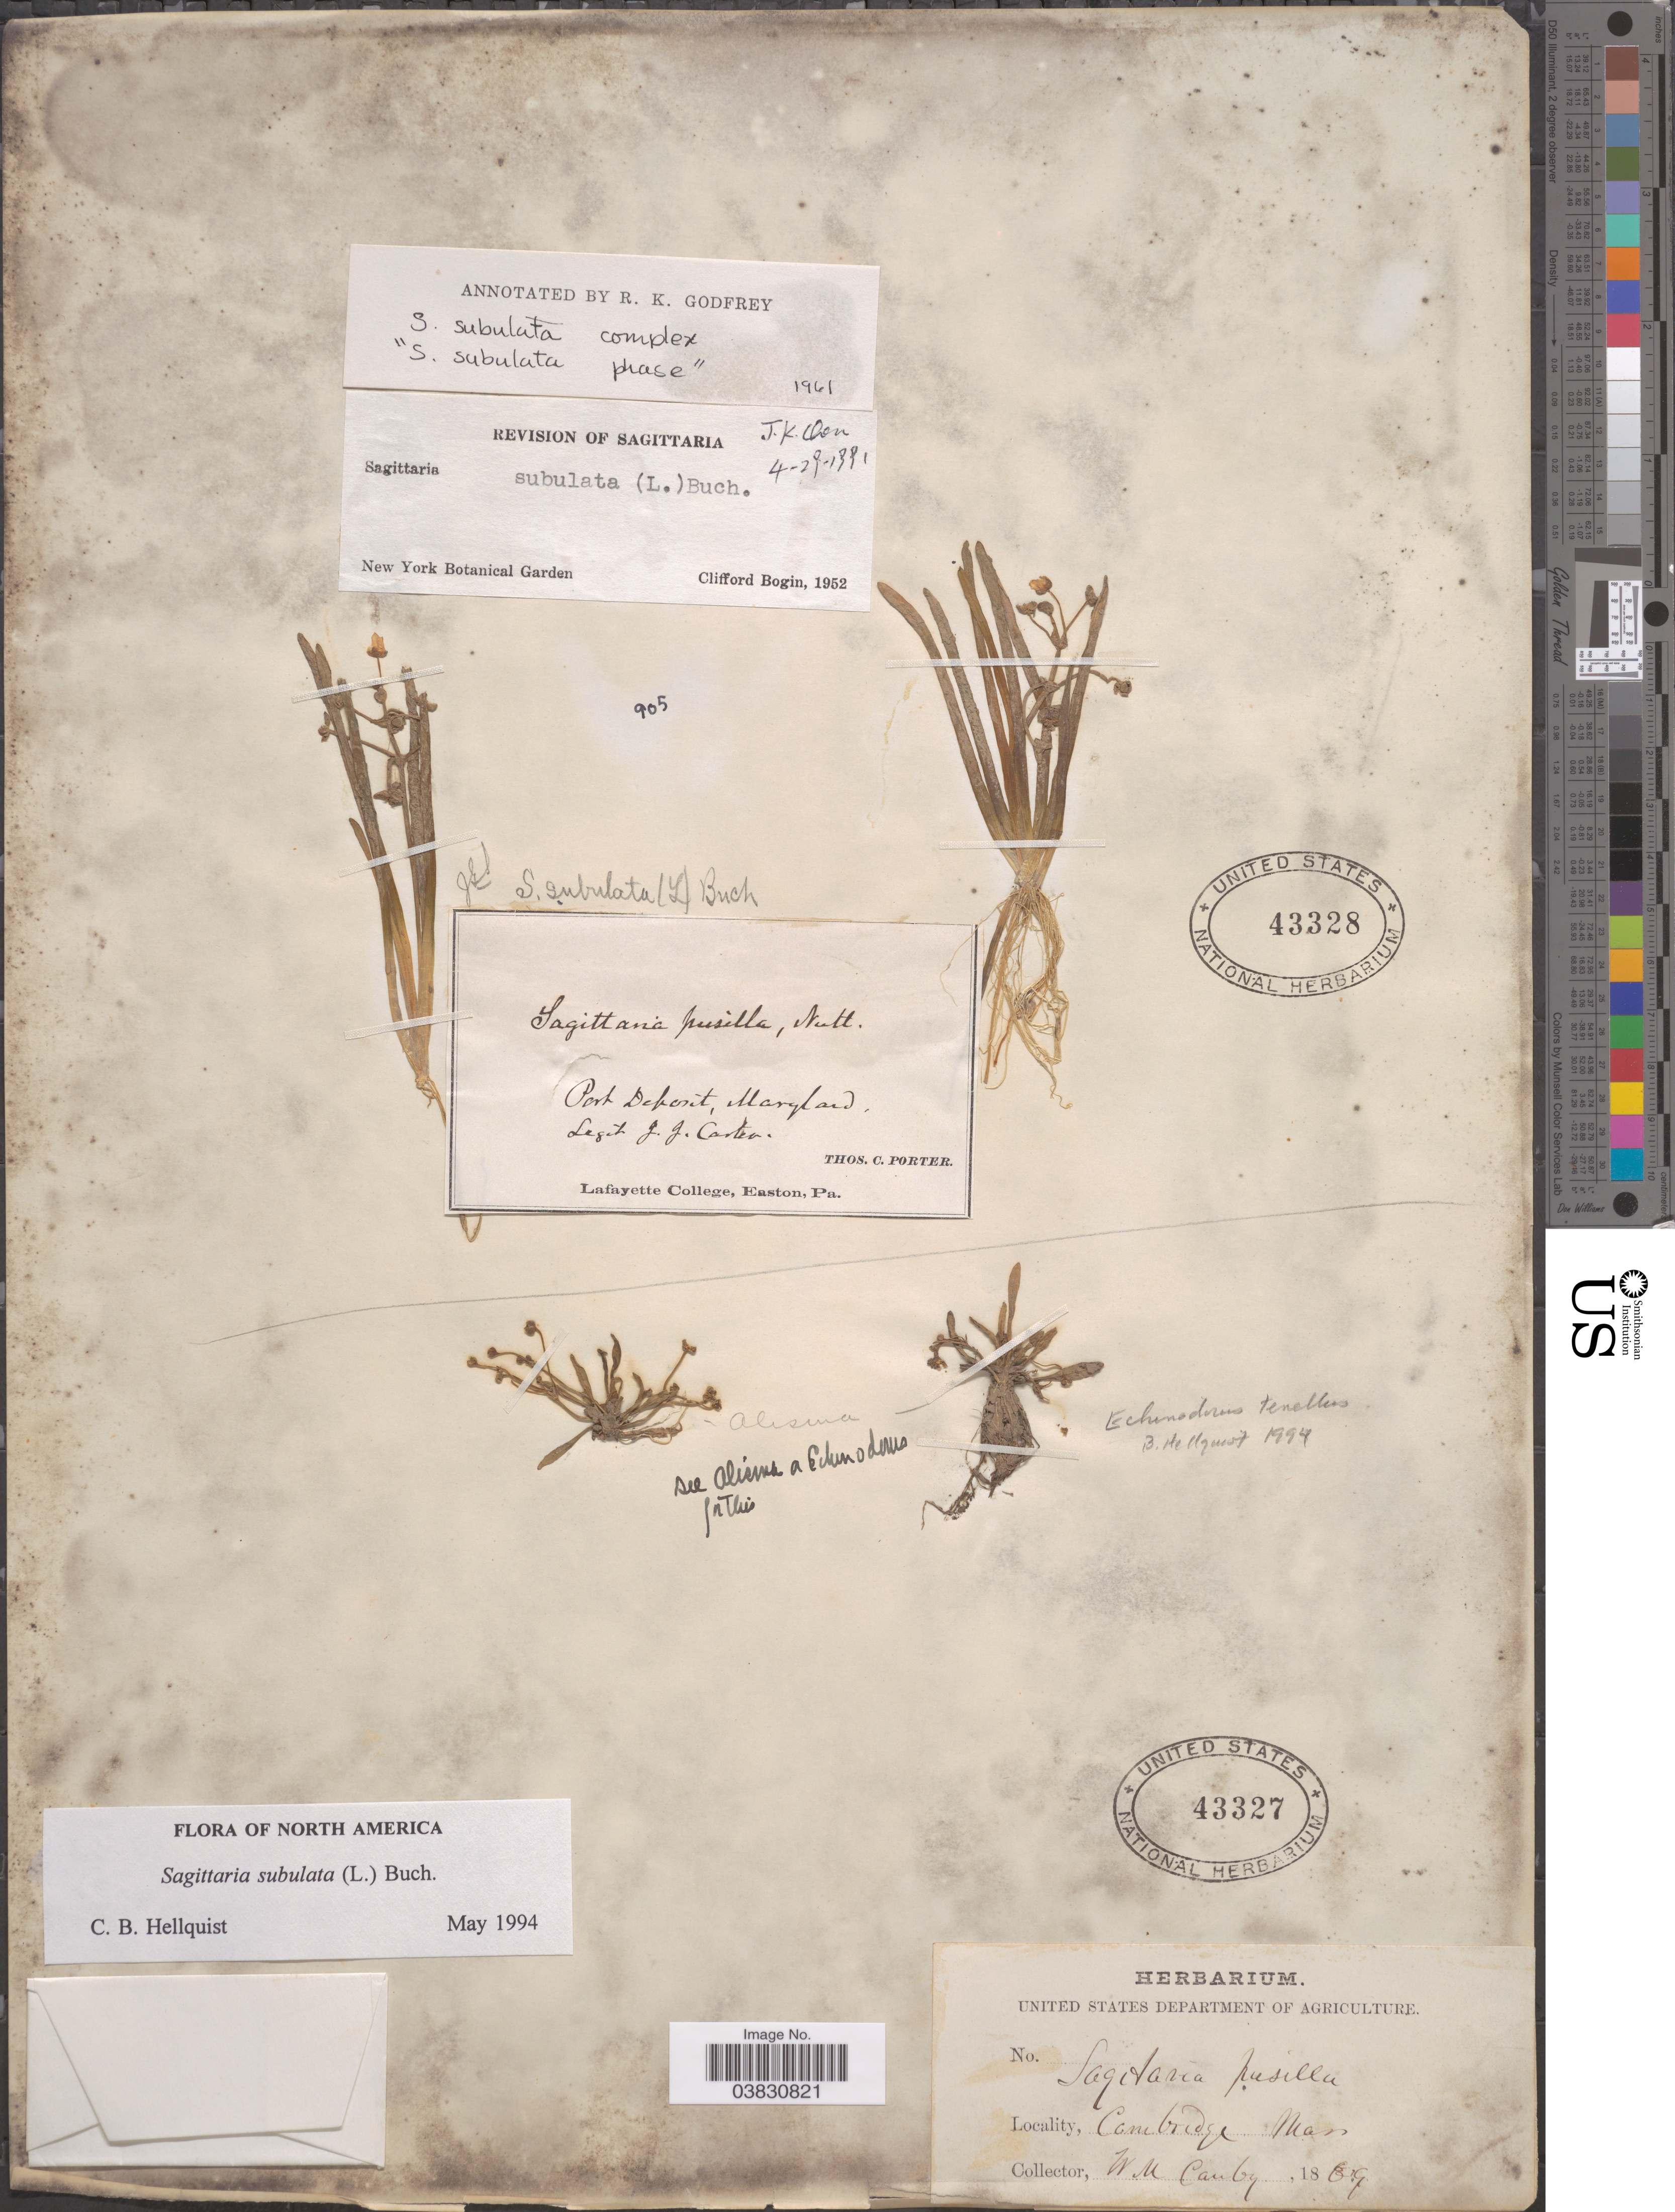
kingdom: Plantae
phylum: Tracheophyta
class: Liliopsida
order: Alismatales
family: Alismataceae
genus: Sagittaria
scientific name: Sagittaria subulata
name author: (L.) Buchenau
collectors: W. Canby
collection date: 1869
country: United States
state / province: Massachusetts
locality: Cambridge.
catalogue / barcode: US 43327-2